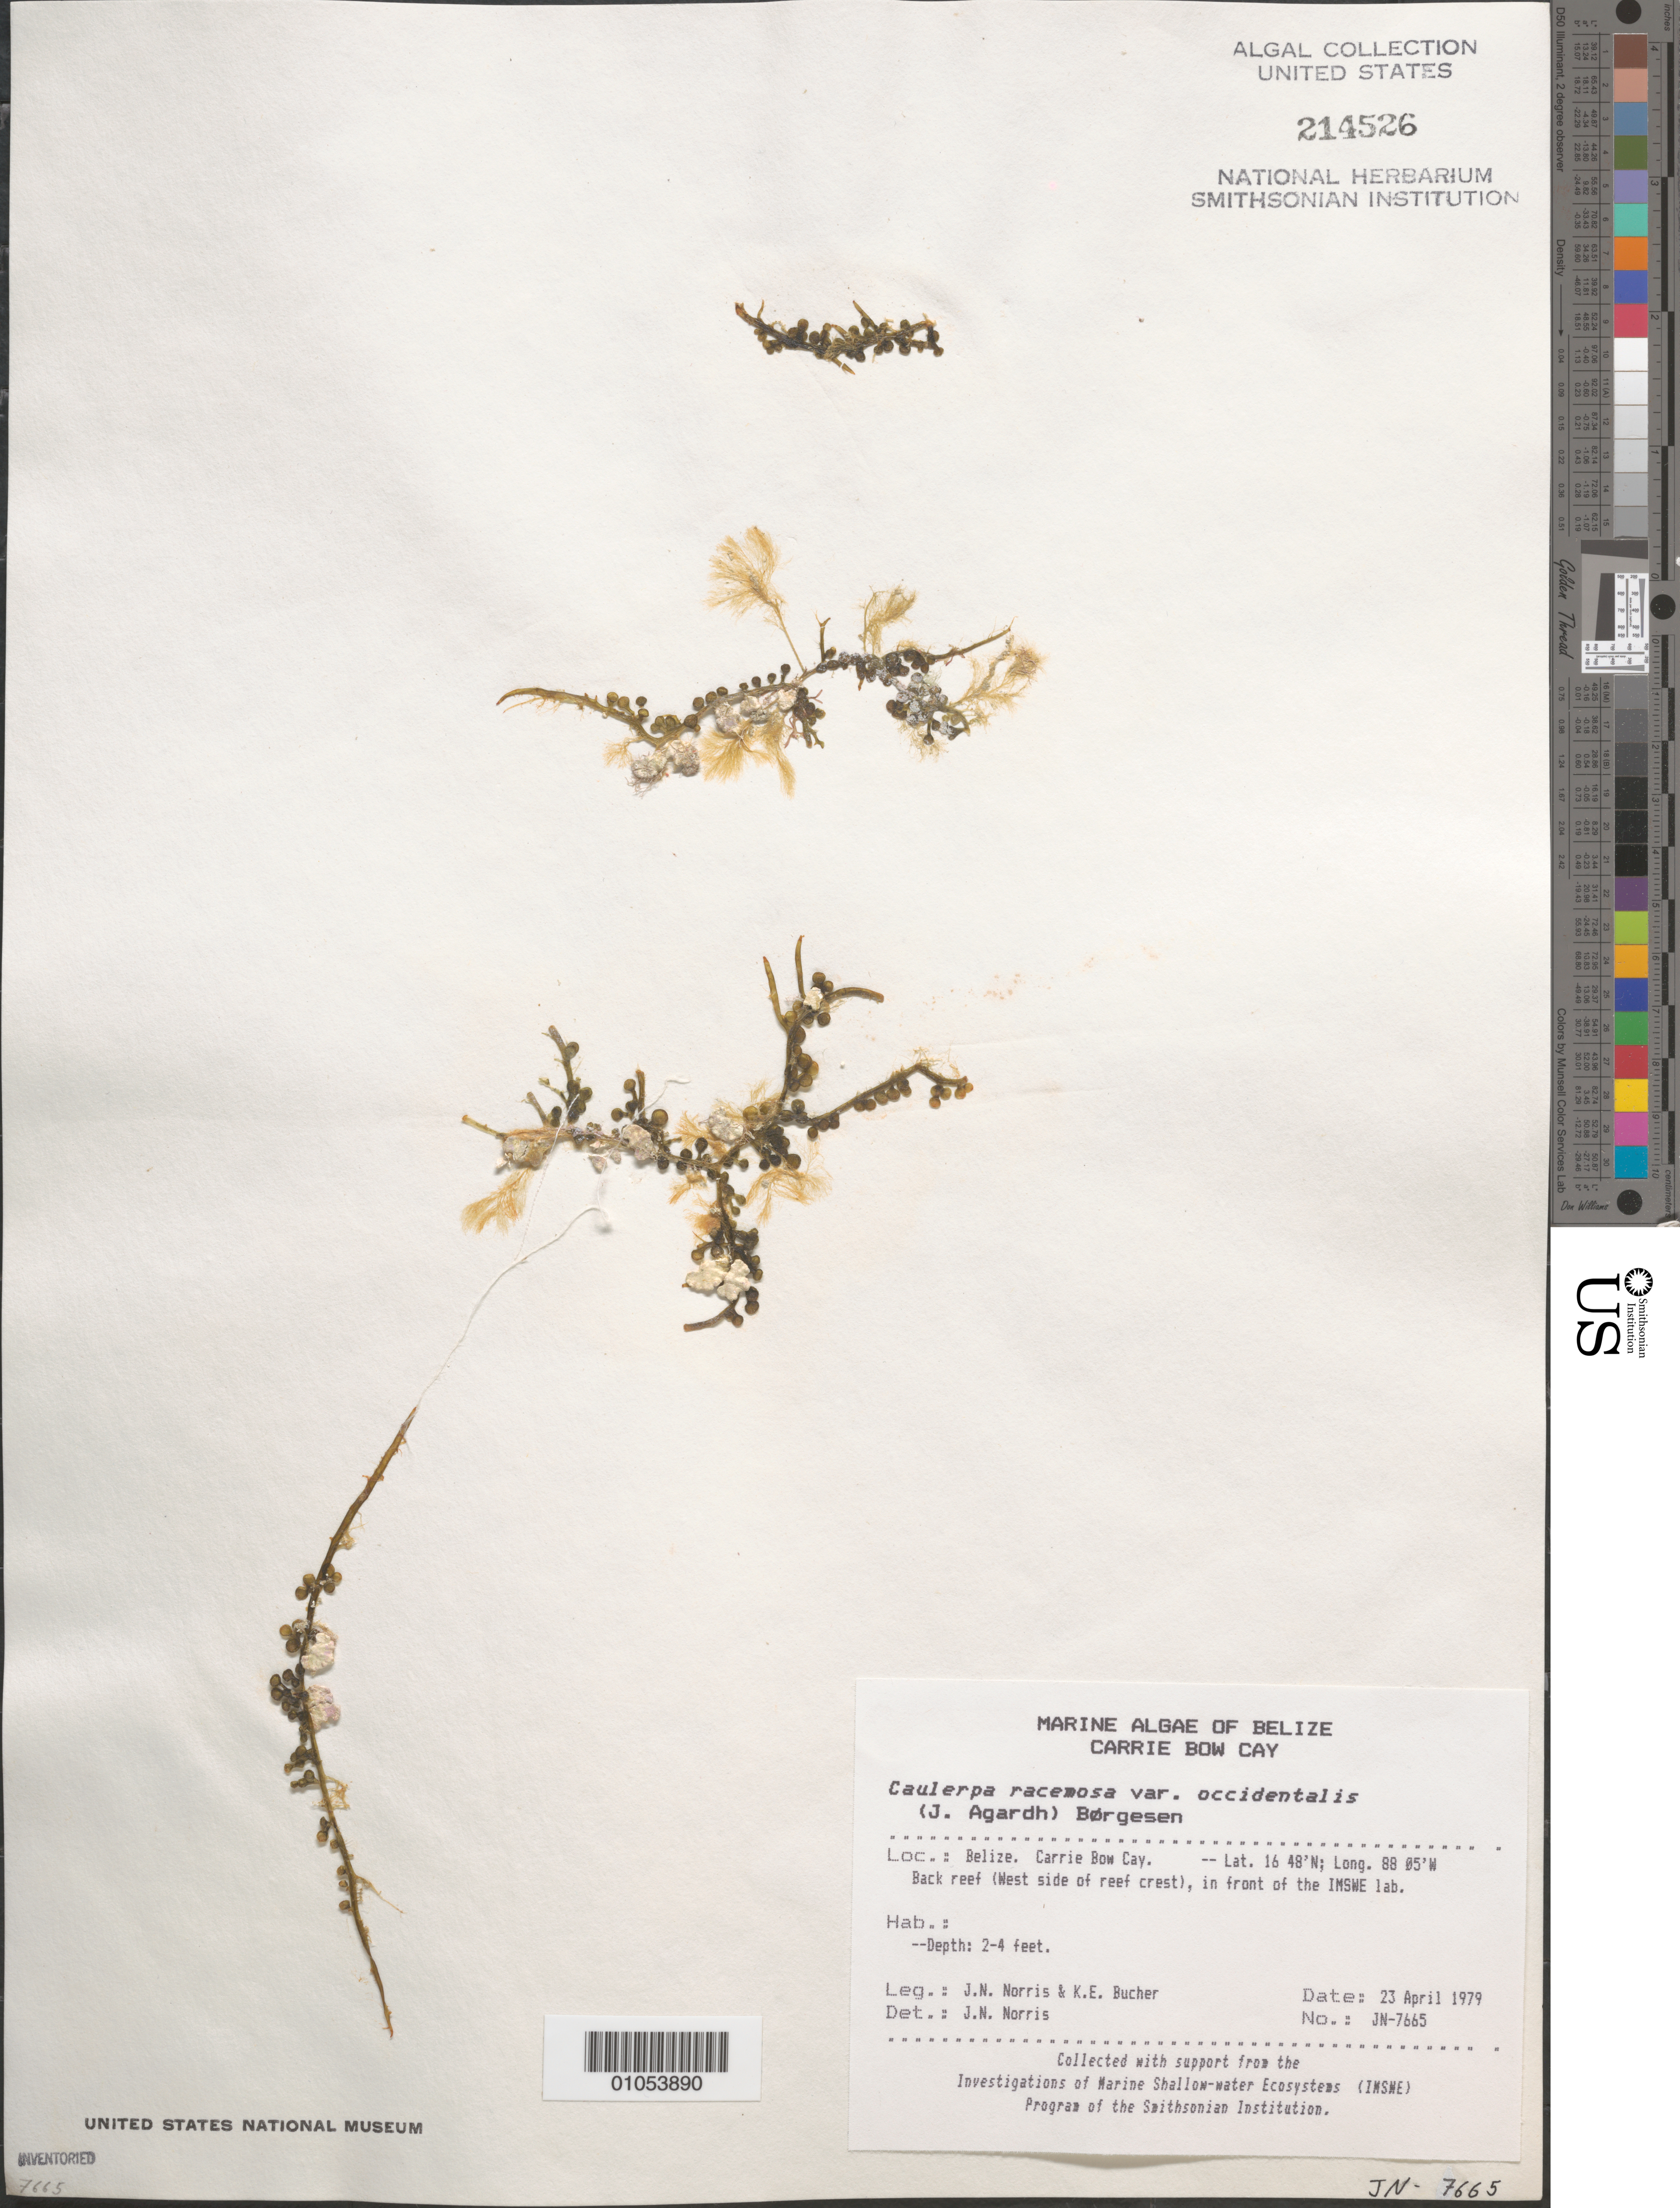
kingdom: Plantae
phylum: Chlorophyta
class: Ulvophyceae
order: Bryopsidales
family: Caulerpaceae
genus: Caulerpa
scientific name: Caulerpa racemosa var. occidentalis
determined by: Norris, James N.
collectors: J. N. Norris & K. E. Bucher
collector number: JN-7665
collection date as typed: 23 Apr 1979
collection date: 1979-04-23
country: Belize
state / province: Stann Creek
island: Carrie Bow Cay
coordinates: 16 48'N, 88 05'W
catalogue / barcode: US 214526